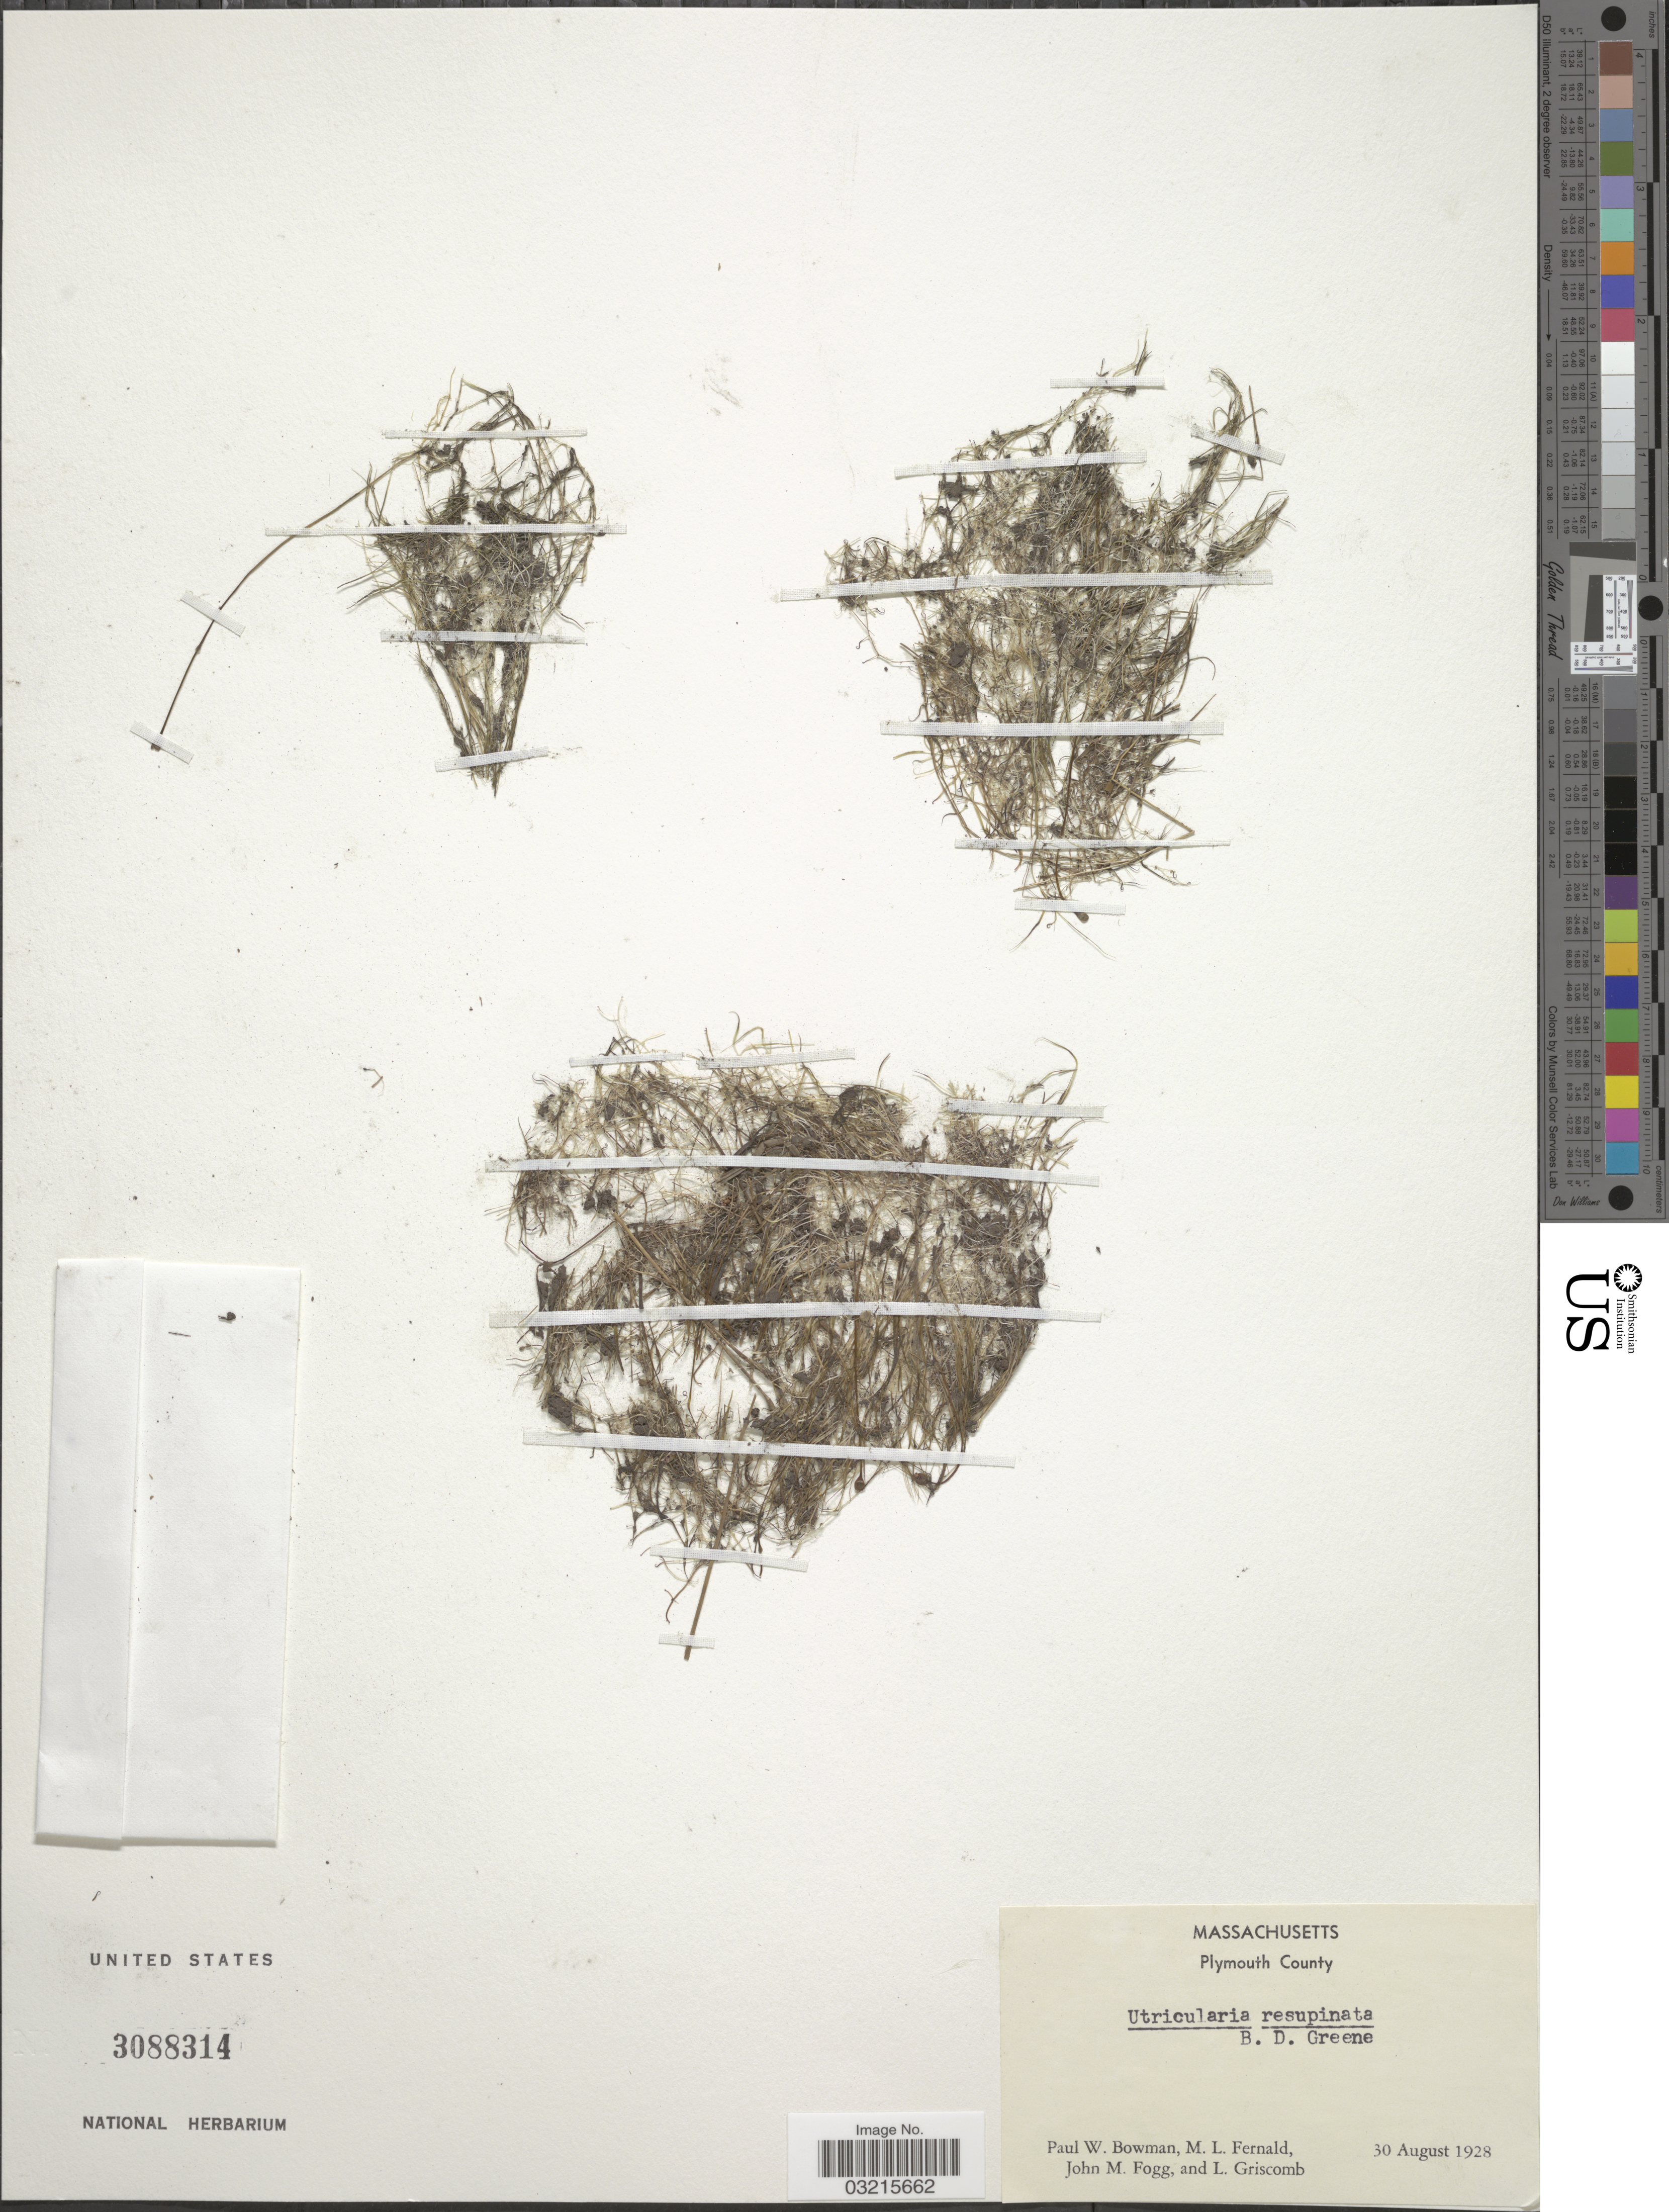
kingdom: Plantae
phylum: Tracheophyta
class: Magnoliopsida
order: Lamiales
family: Lentibulariaceae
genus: Utricularia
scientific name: Utricularia resupinata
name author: B.D. Greene ex Bigelow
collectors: P. Bowman, M. L. Fernald, J. Fogg & L. Griscomb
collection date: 1928-08-30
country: United States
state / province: Massachusetts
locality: Plymouth County.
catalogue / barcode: US 3088314